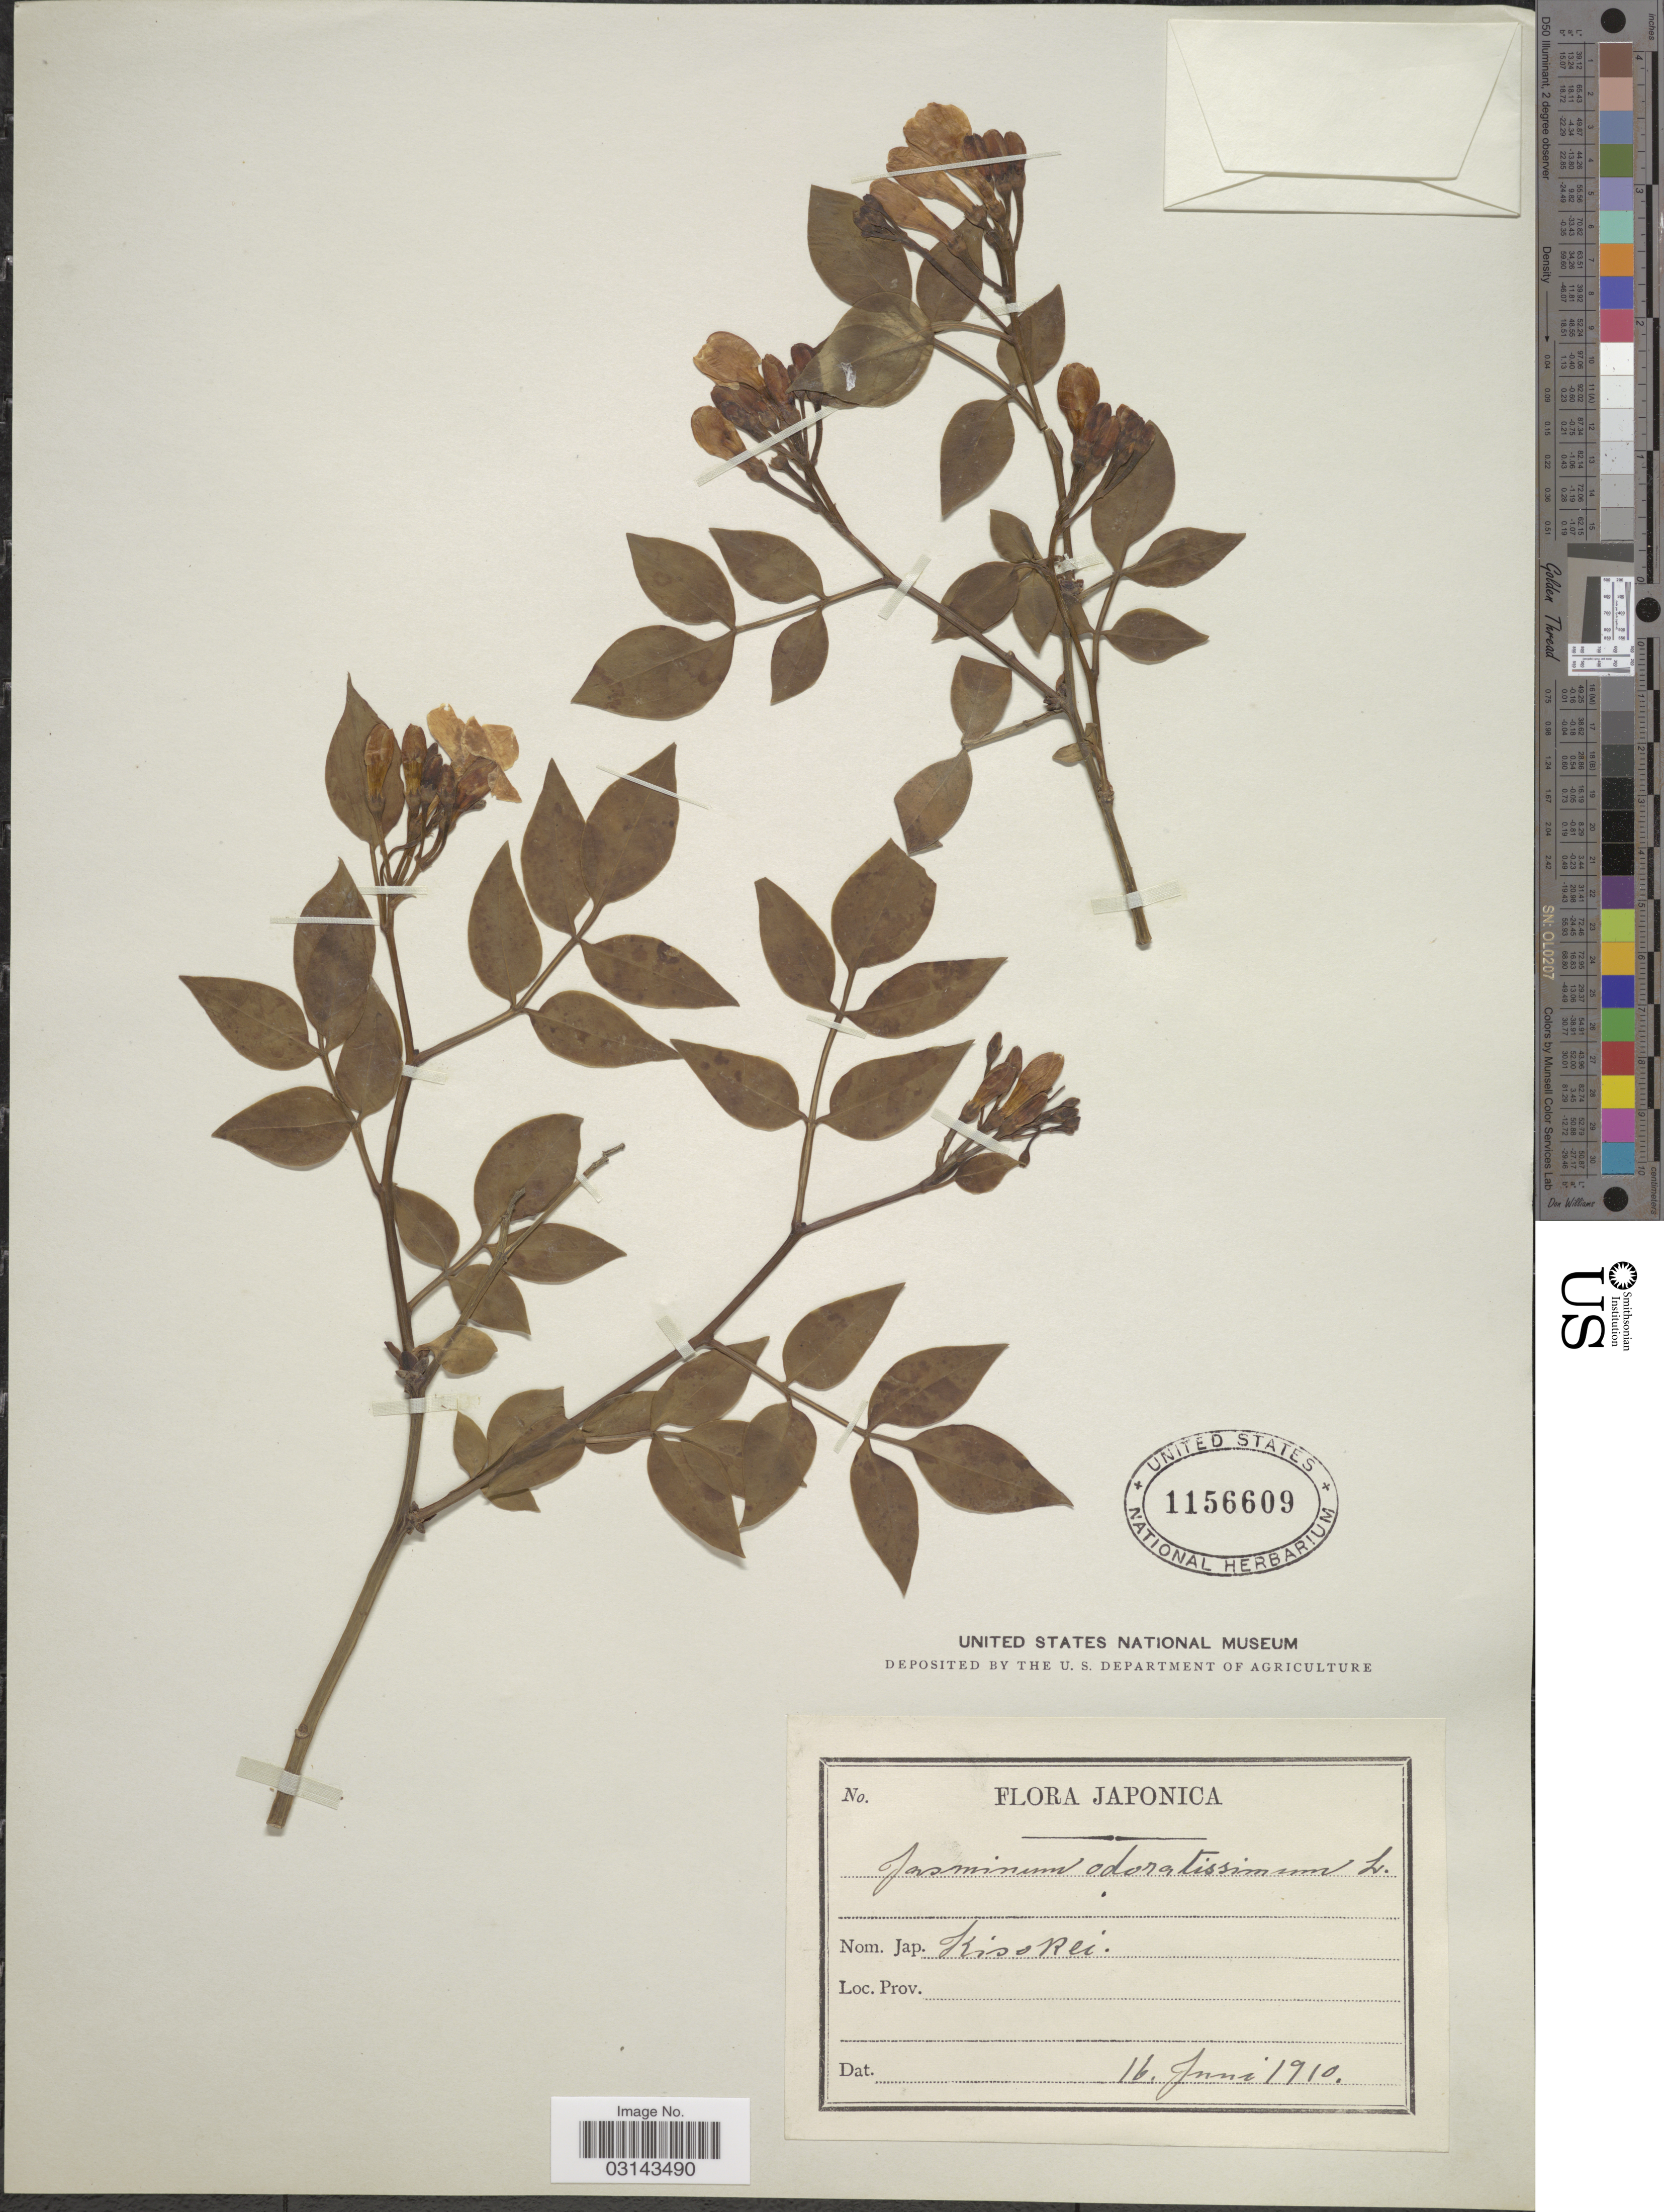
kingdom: Plantae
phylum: Tracheophyta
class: Magnoliopsida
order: Lamiales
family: Oleaceae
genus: Jasminum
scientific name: Jasminum odoratissimum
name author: L.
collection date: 1910-06-16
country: Japan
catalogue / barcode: US 1156609